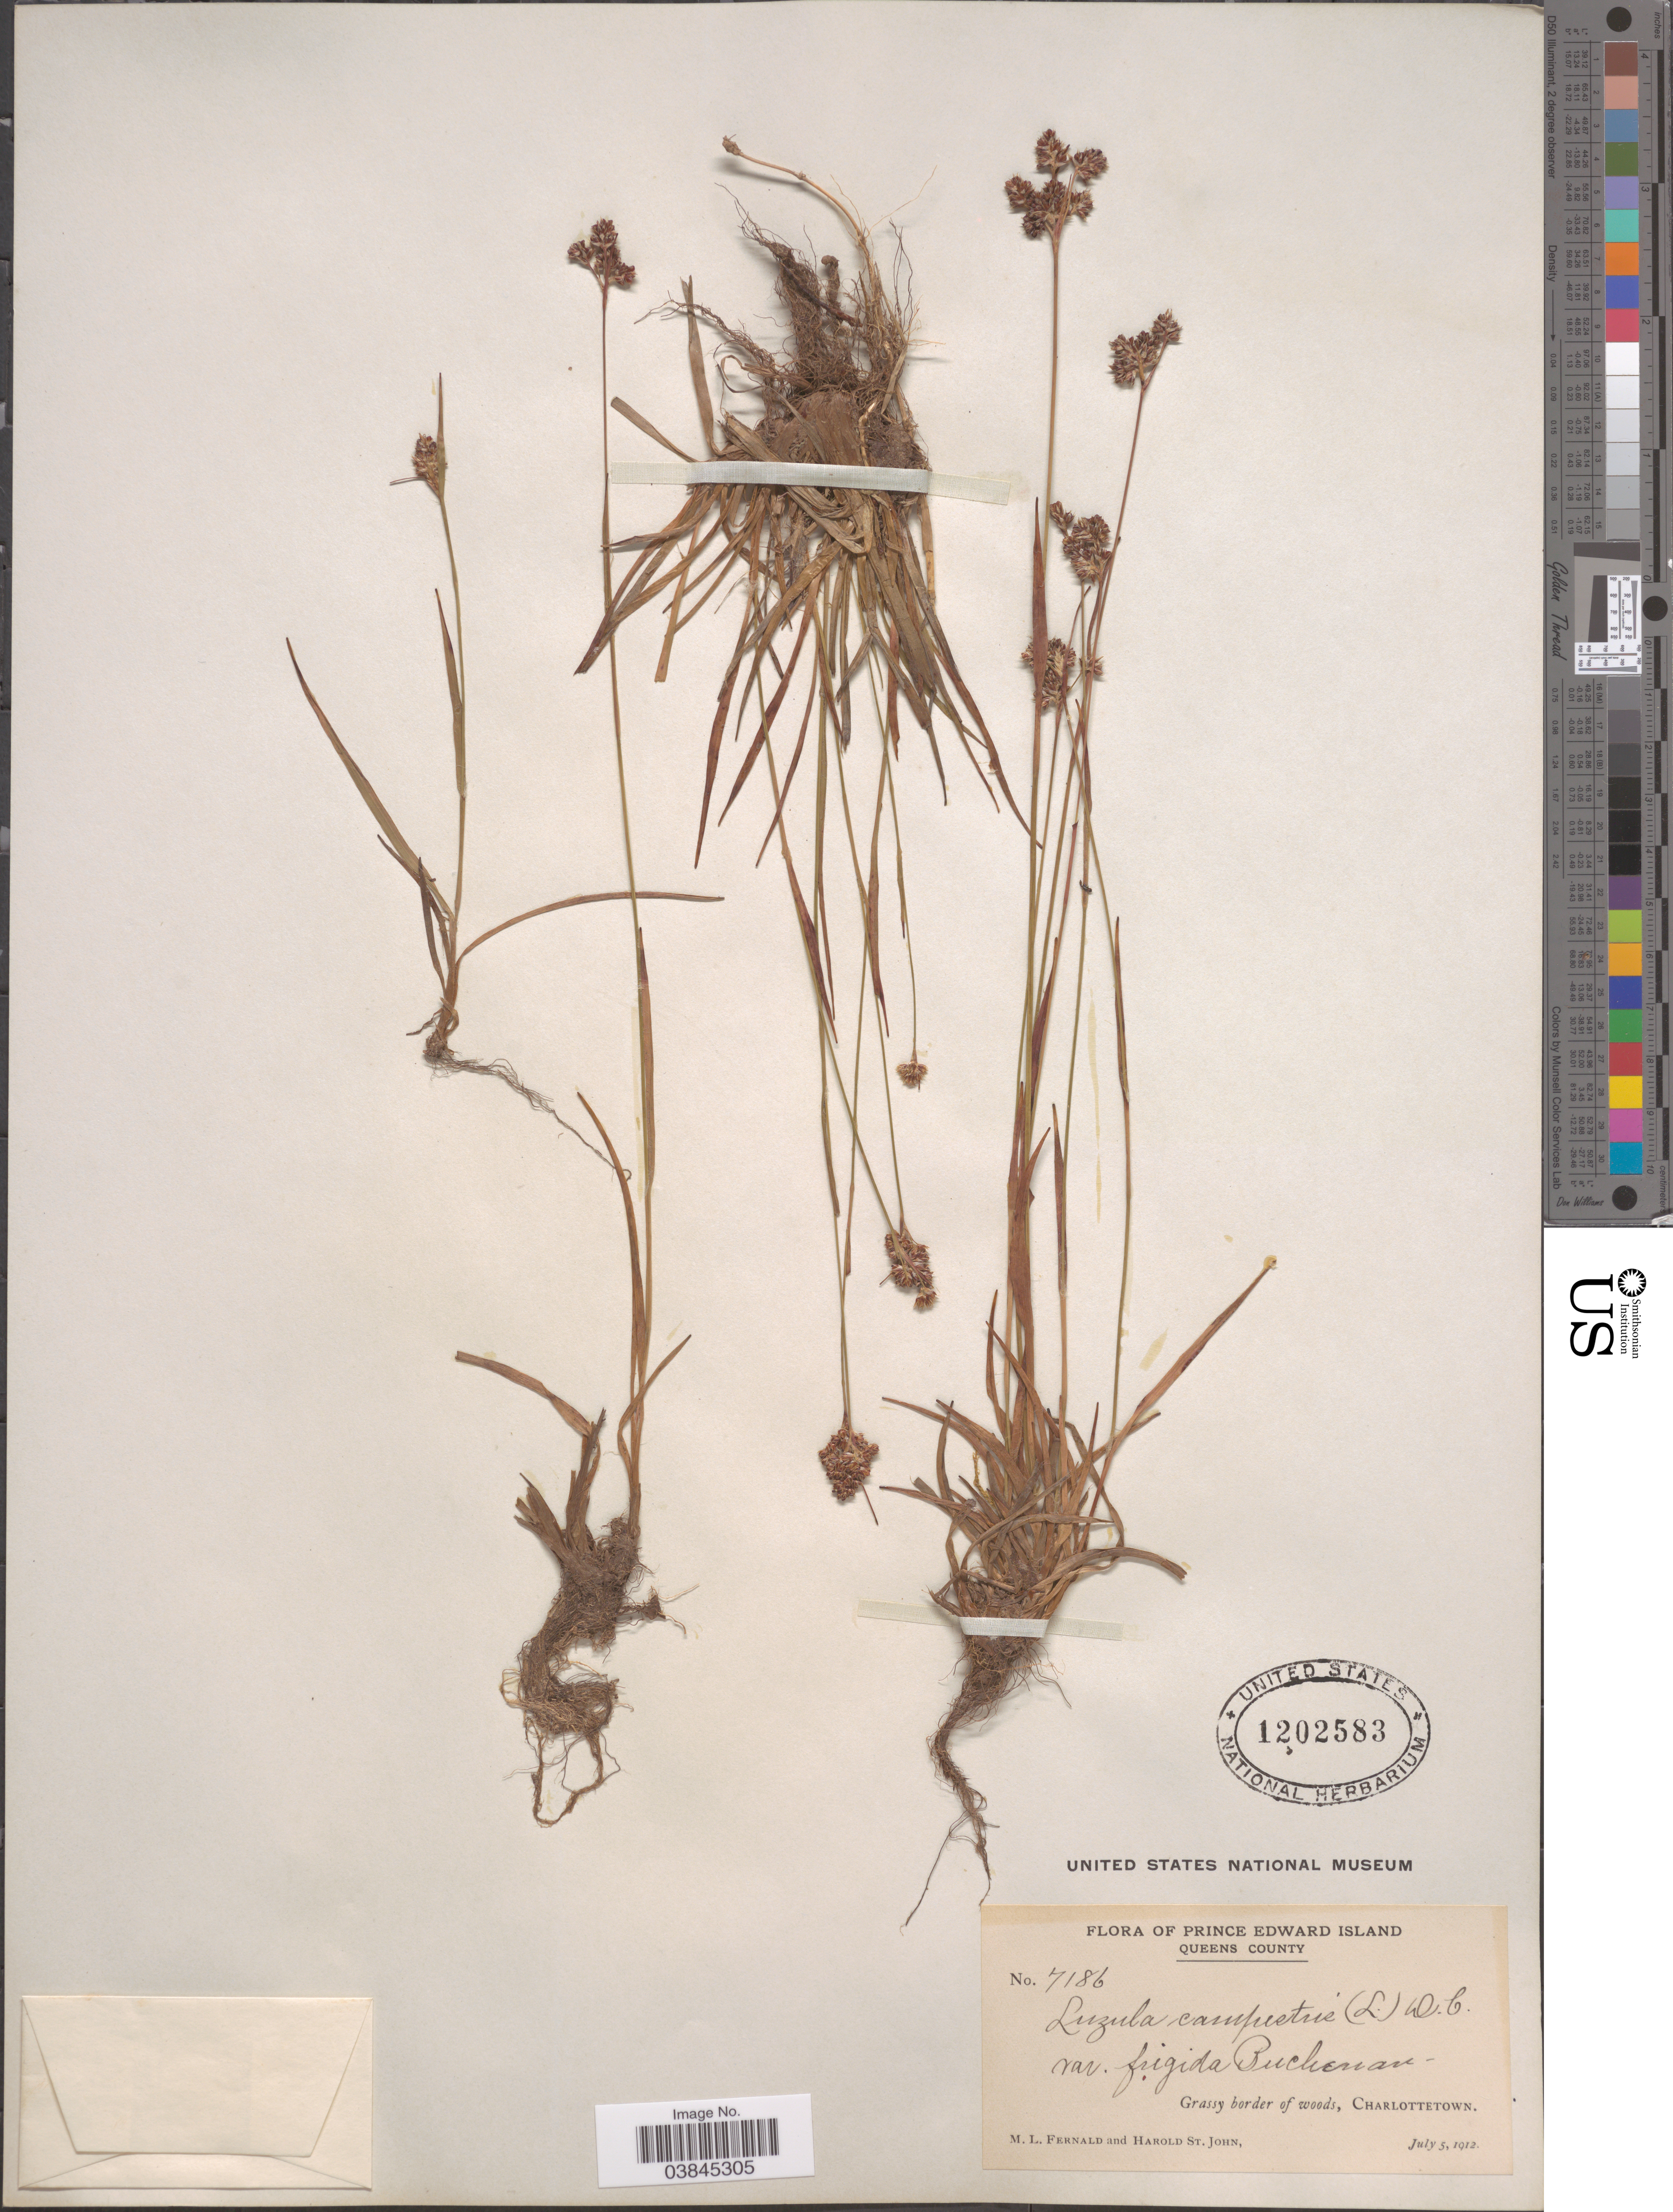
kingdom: Plantae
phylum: Tracheophyta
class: Liliopsida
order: Poales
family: Juncaceae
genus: Luzula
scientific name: Luzula campestris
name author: (L.) DC.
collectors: M. L. Fernald & H. St. John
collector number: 7186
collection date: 1912-07-05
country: Canada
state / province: Prince Edward Island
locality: Queens County. Charlottetown.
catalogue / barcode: US 1202583